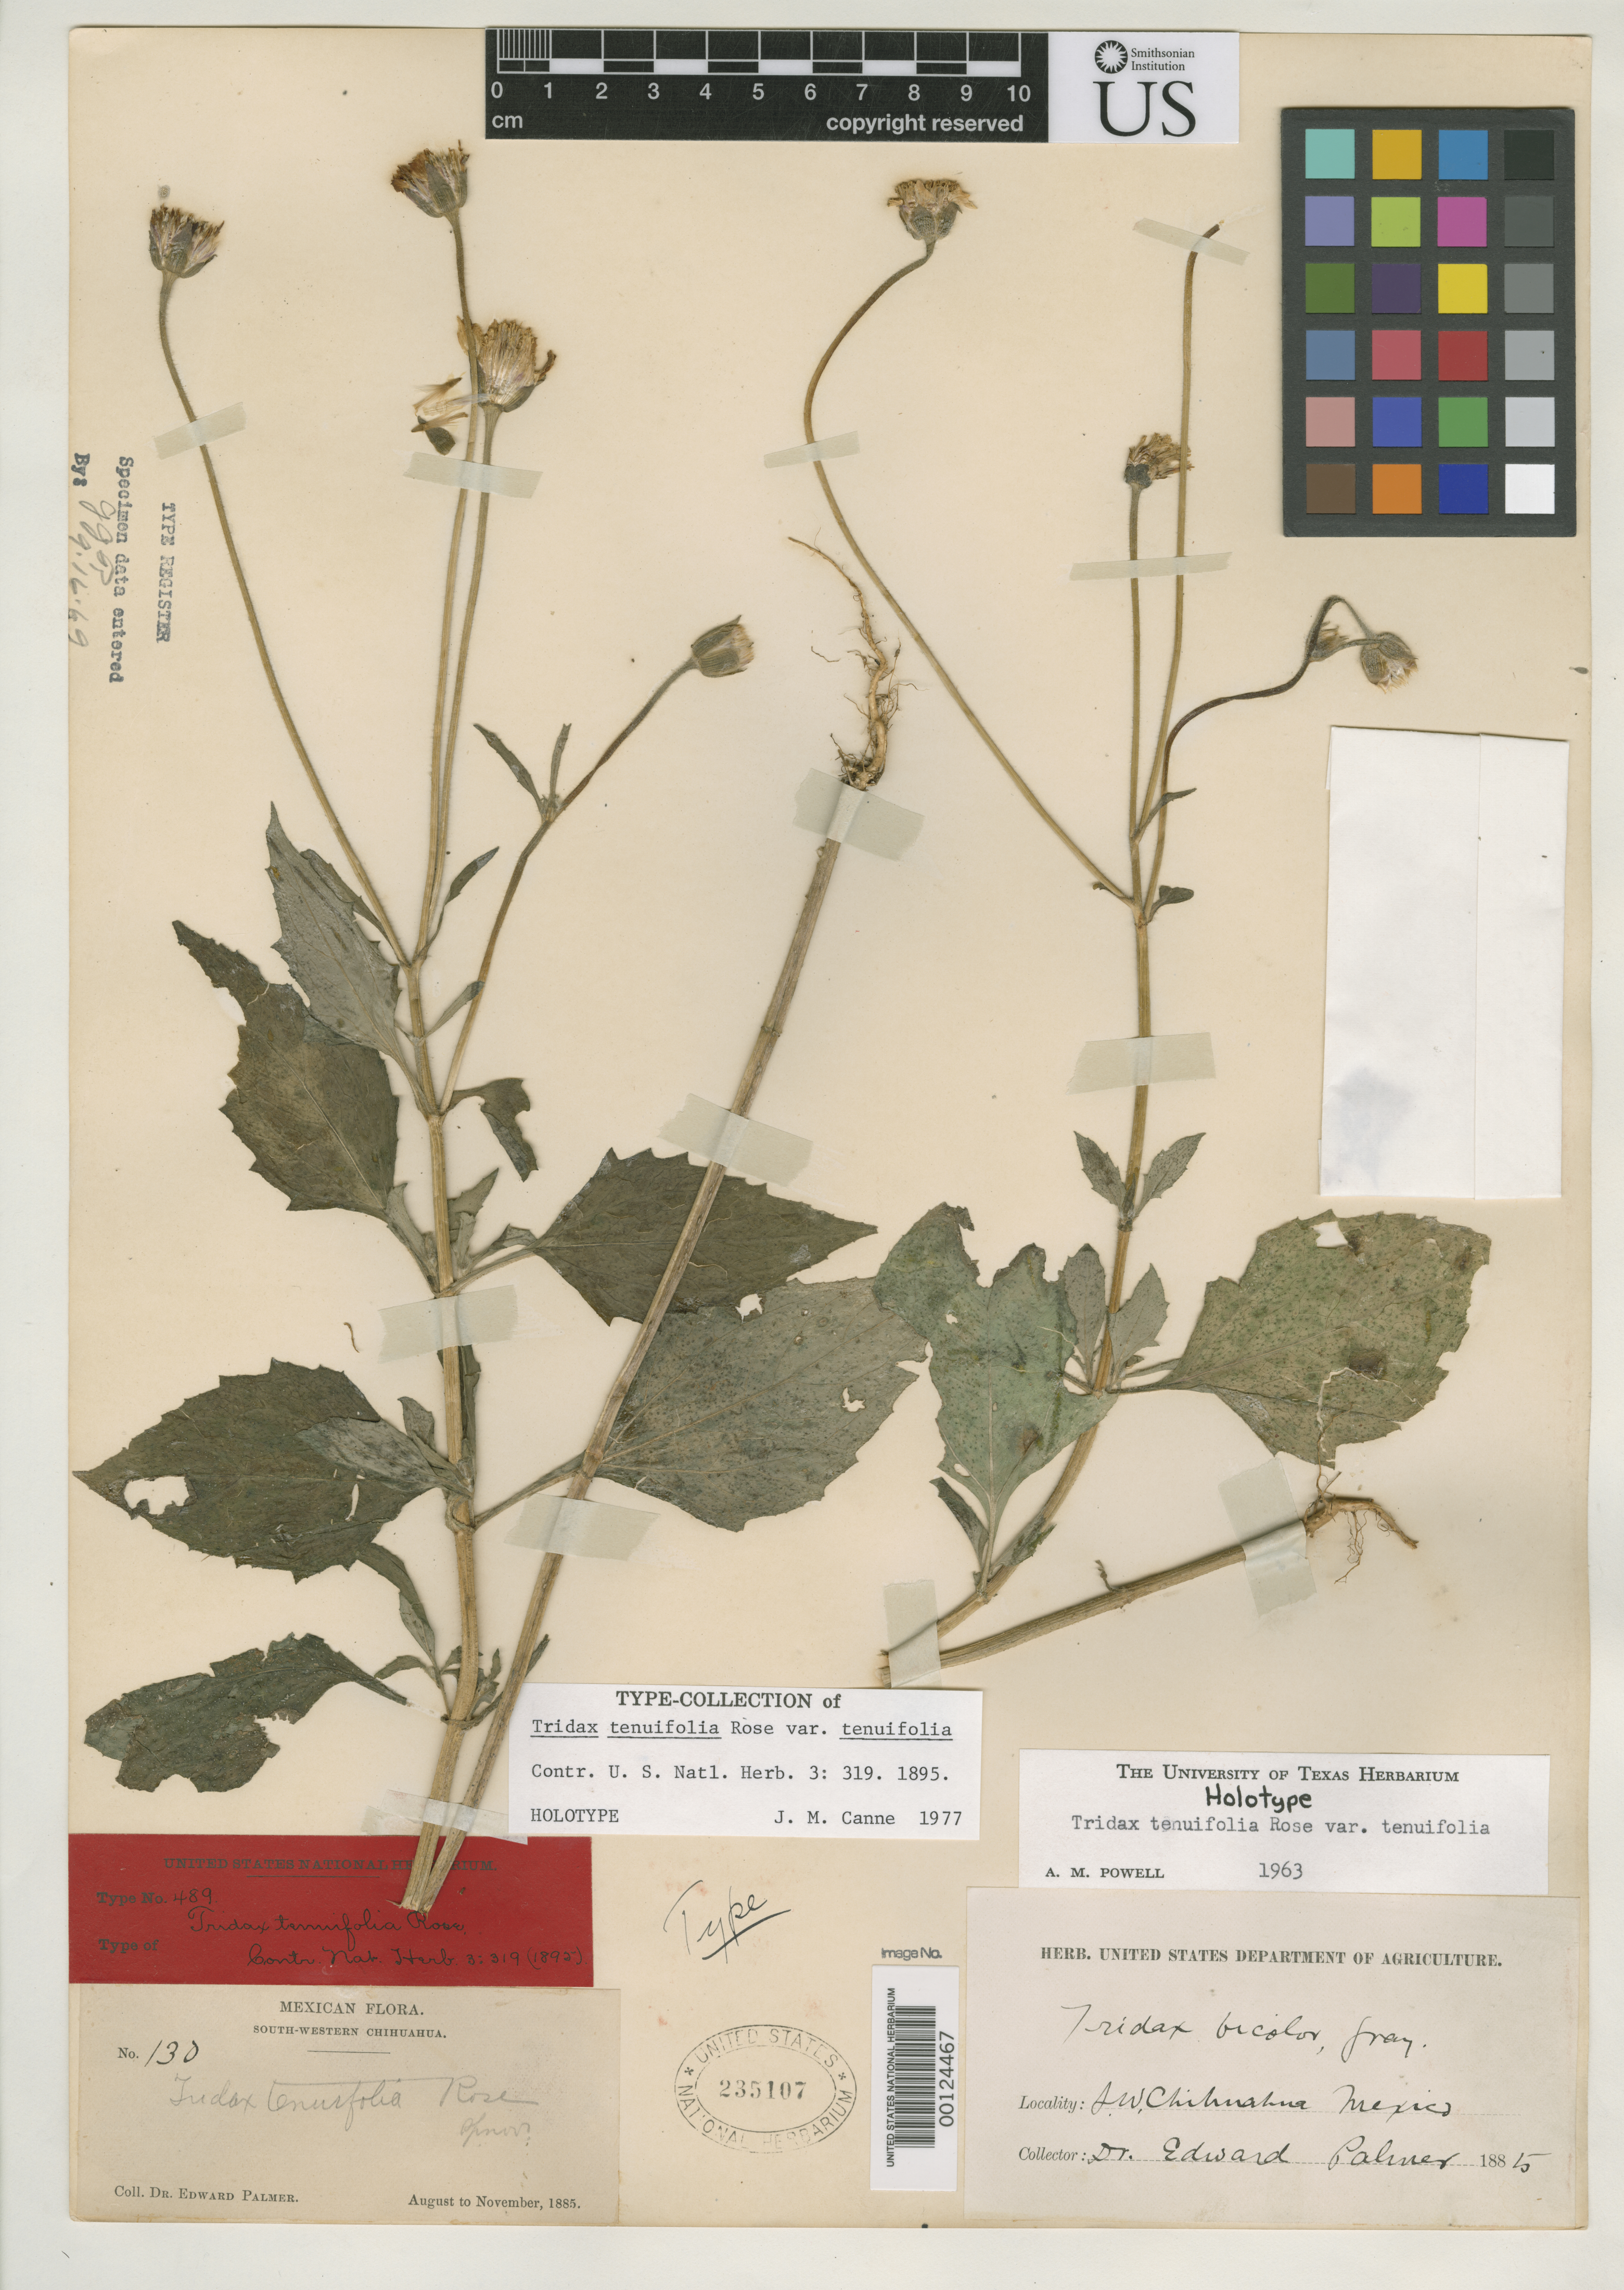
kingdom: Plantae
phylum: Tracheophyta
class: Magnoliopsida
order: Asterales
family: Asteraceae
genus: Tridax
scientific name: Tridax tenuifolia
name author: Rose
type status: Holotype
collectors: E. Palmer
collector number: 130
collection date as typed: Aug 1885 to -- Nov 1885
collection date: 1885-08/1885-11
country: Mexico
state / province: Chihuahua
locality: Mountains above Batopilas.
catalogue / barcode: US 235107